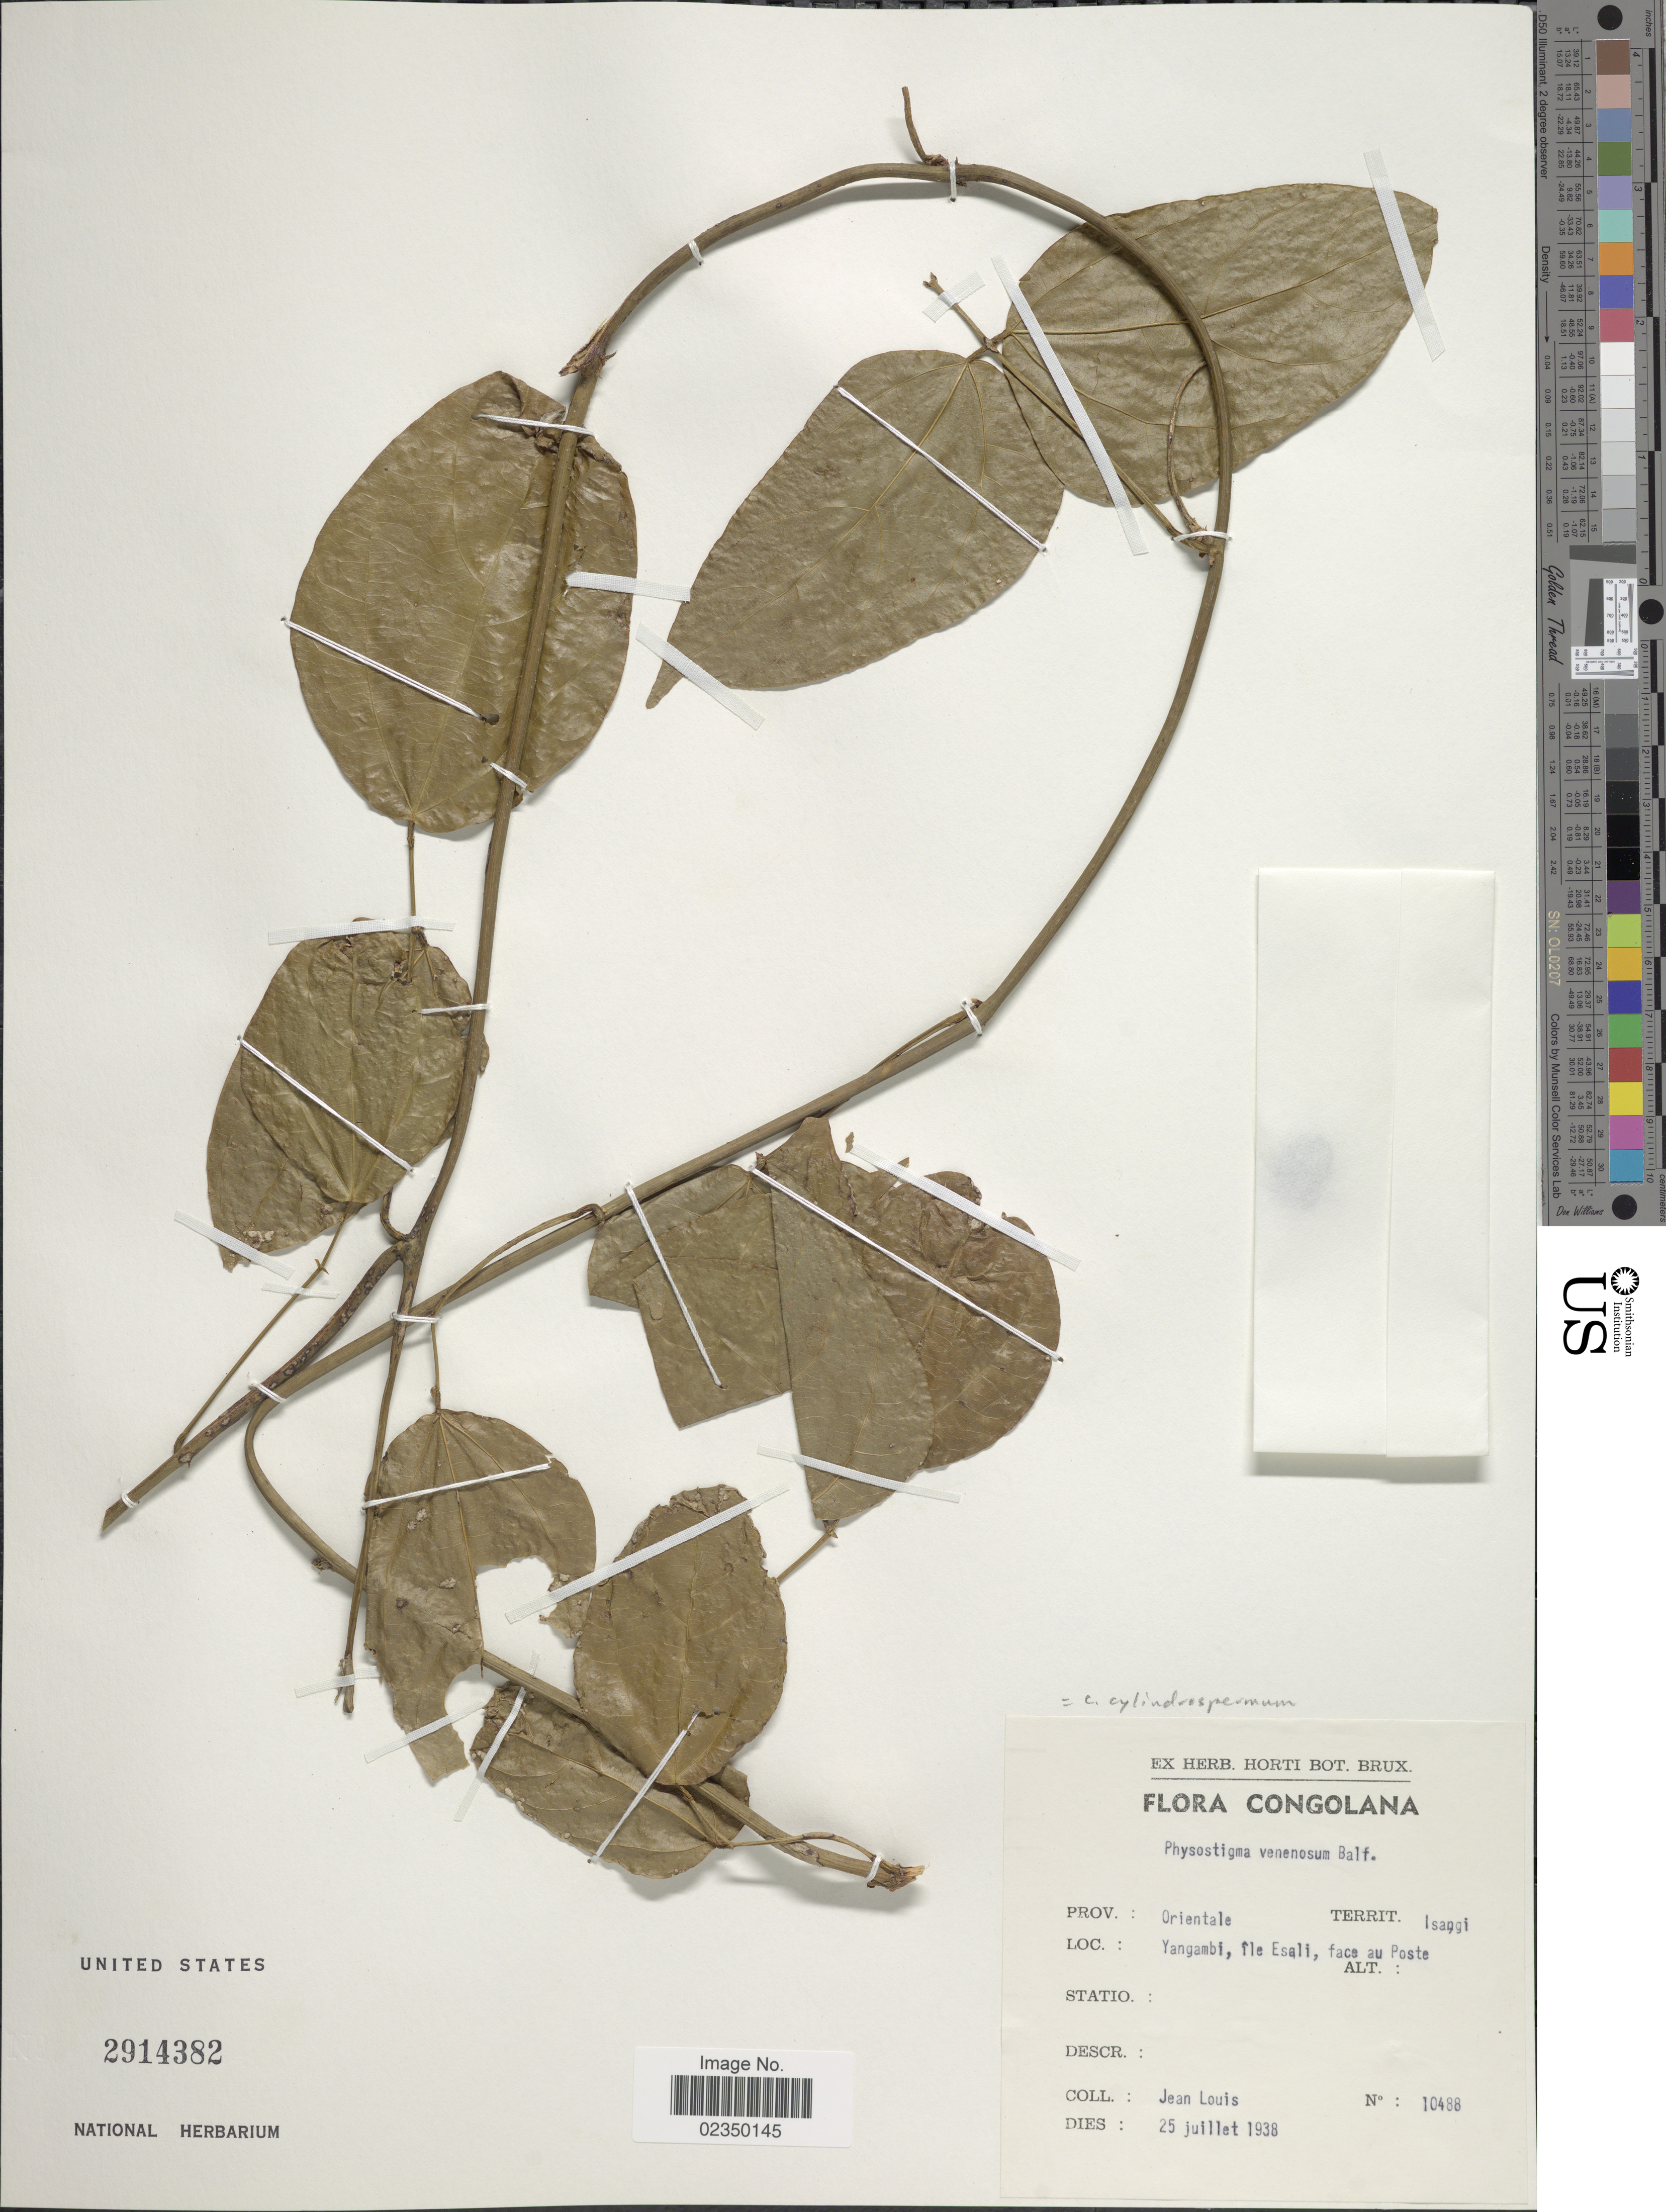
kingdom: Plantae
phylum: Tracheophyta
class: Magnoliopsida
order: Fabales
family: Fabaceae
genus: Physostigma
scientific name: Physostigma cylindrospermum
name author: E.M. Holmes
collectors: J. Louis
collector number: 10488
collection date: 1938-07-25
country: Congo, Democratic Republic of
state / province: Tshopo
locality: Congolana, Isangi, Yangole, Yangambi, ile Esali, face au Poste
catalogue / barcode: US 2914382